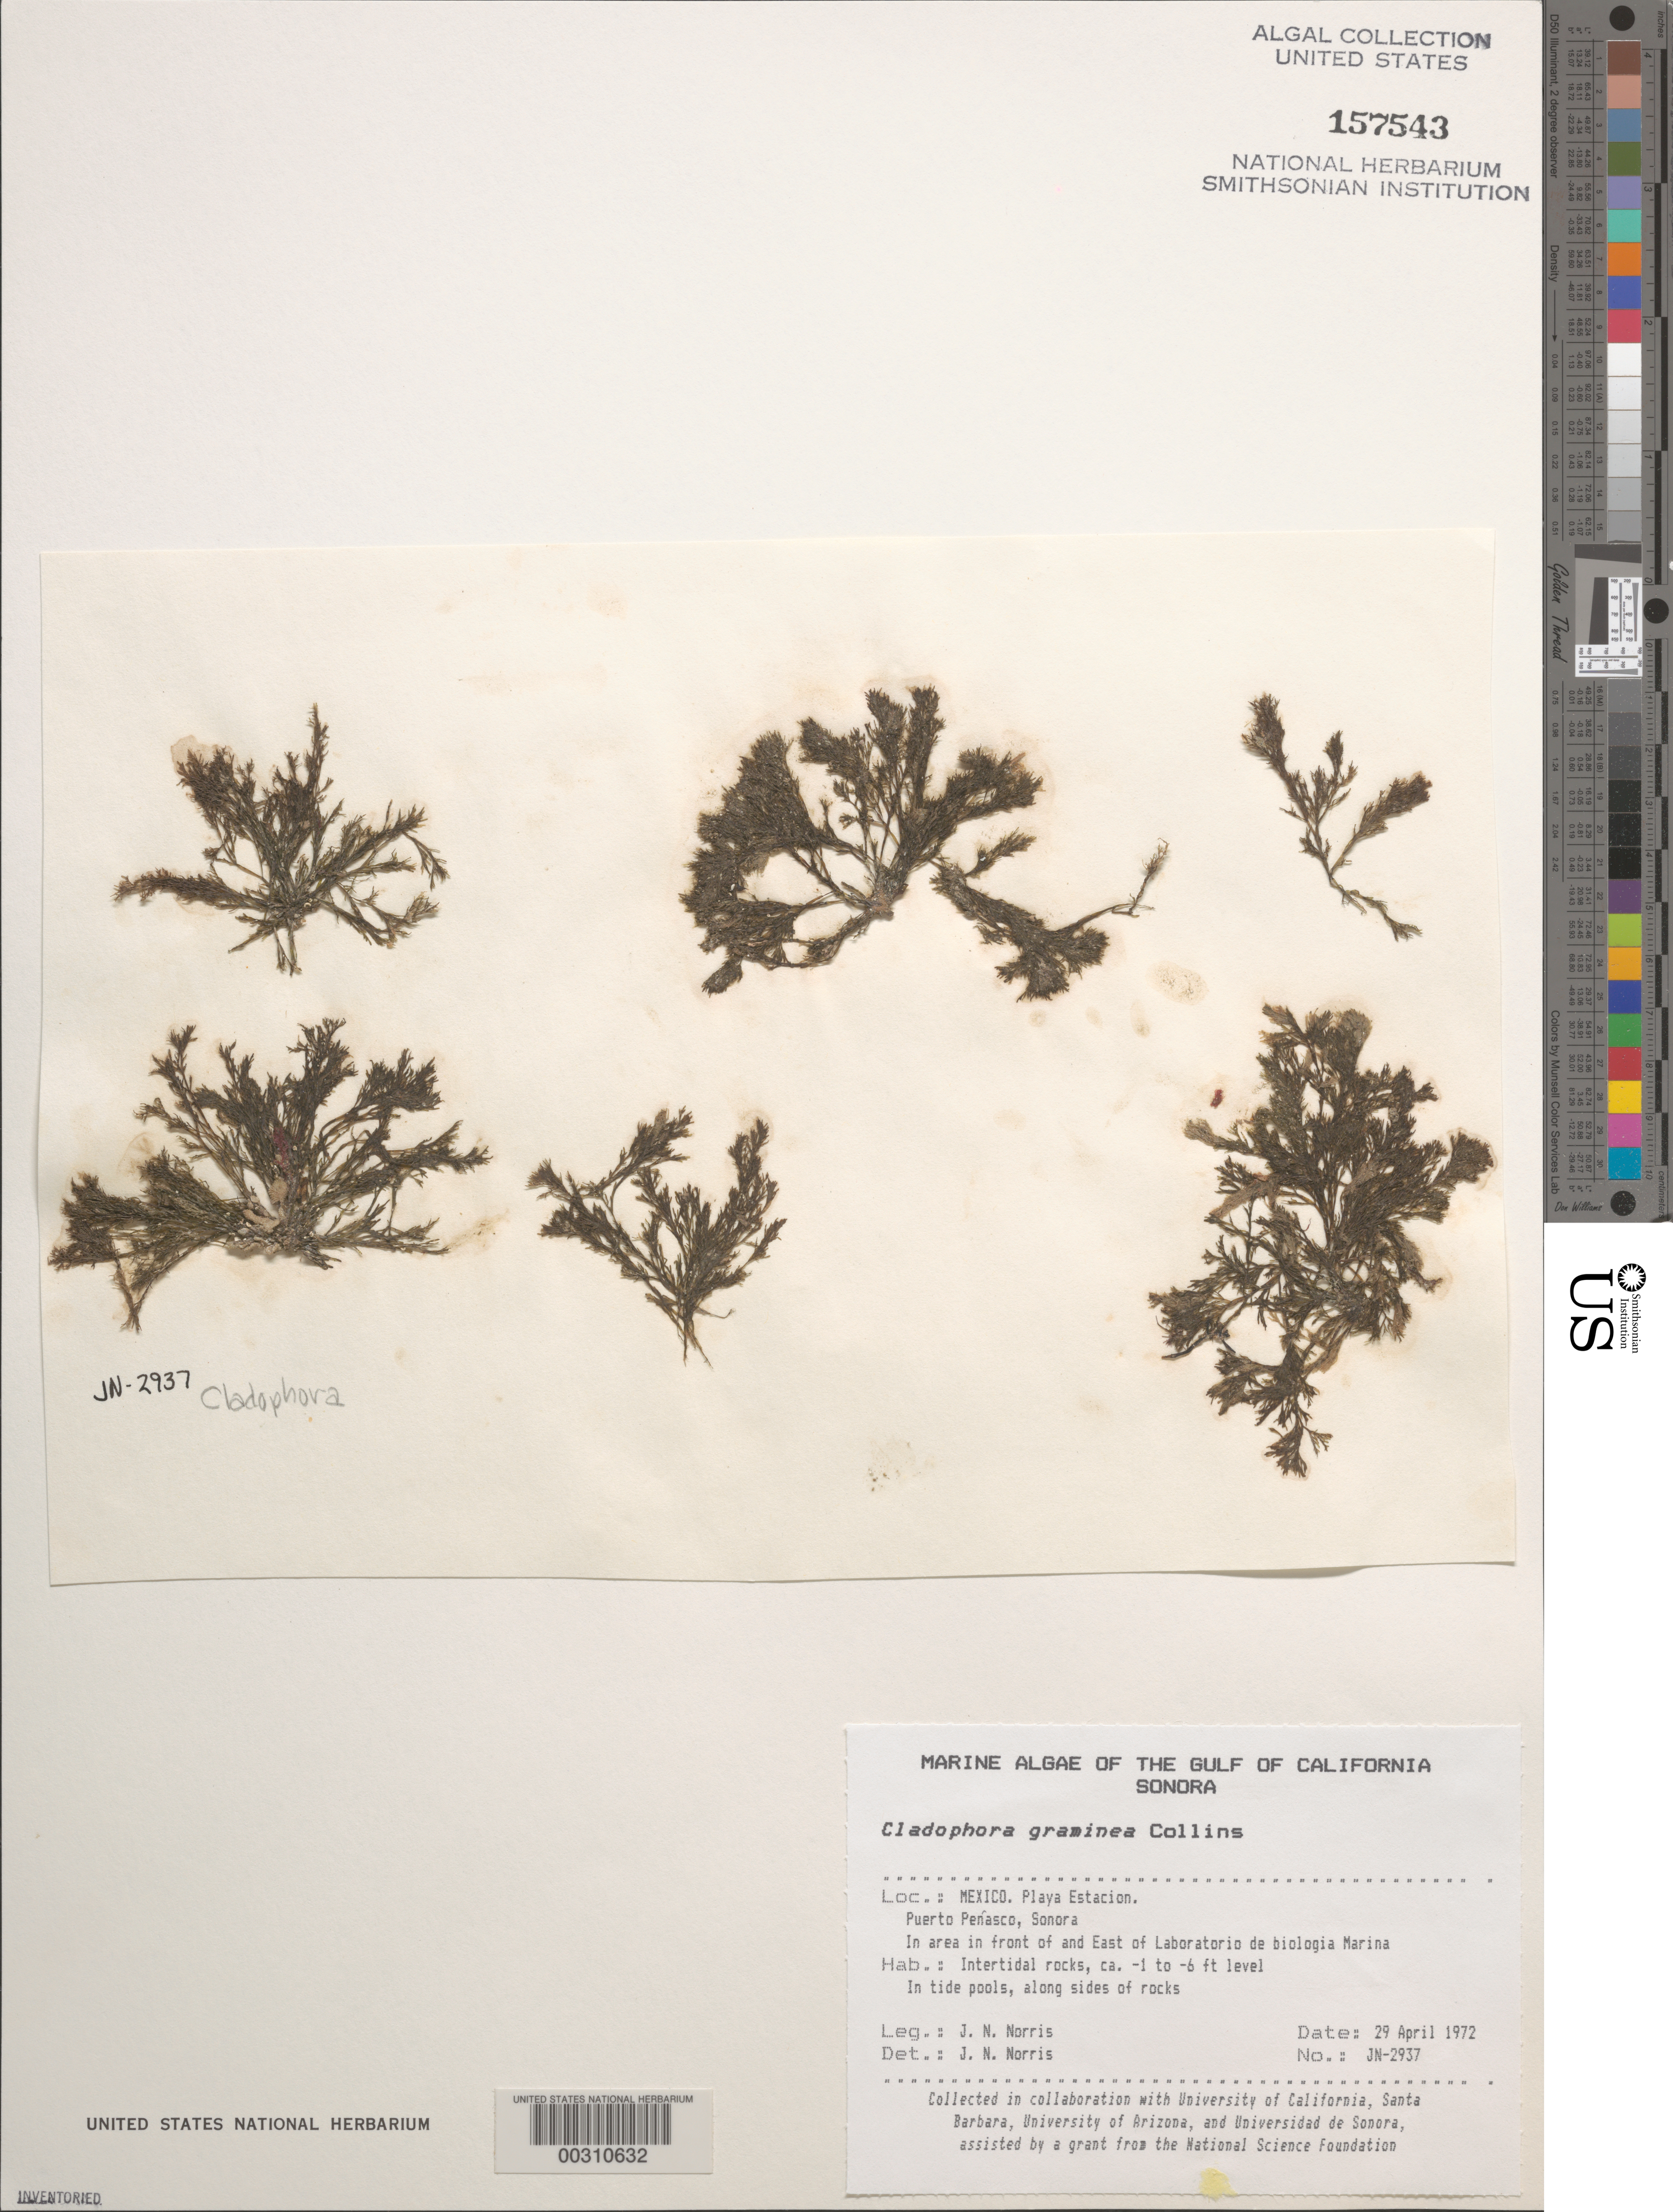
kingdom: Plantae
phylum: Chlorophyta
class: Ulvophyceae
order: Cladophorales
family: Cladophoraceae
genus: Cladophora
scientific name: Cladophora graminea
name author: Collins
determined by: Norris, James N.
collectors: J. N. Norris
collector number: JN-2937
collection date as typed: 29 Apr 1972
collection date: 1972-04-29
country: Mexico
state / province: Sonora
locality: Puerto Penasco, near laboratory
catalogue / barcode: US 157543